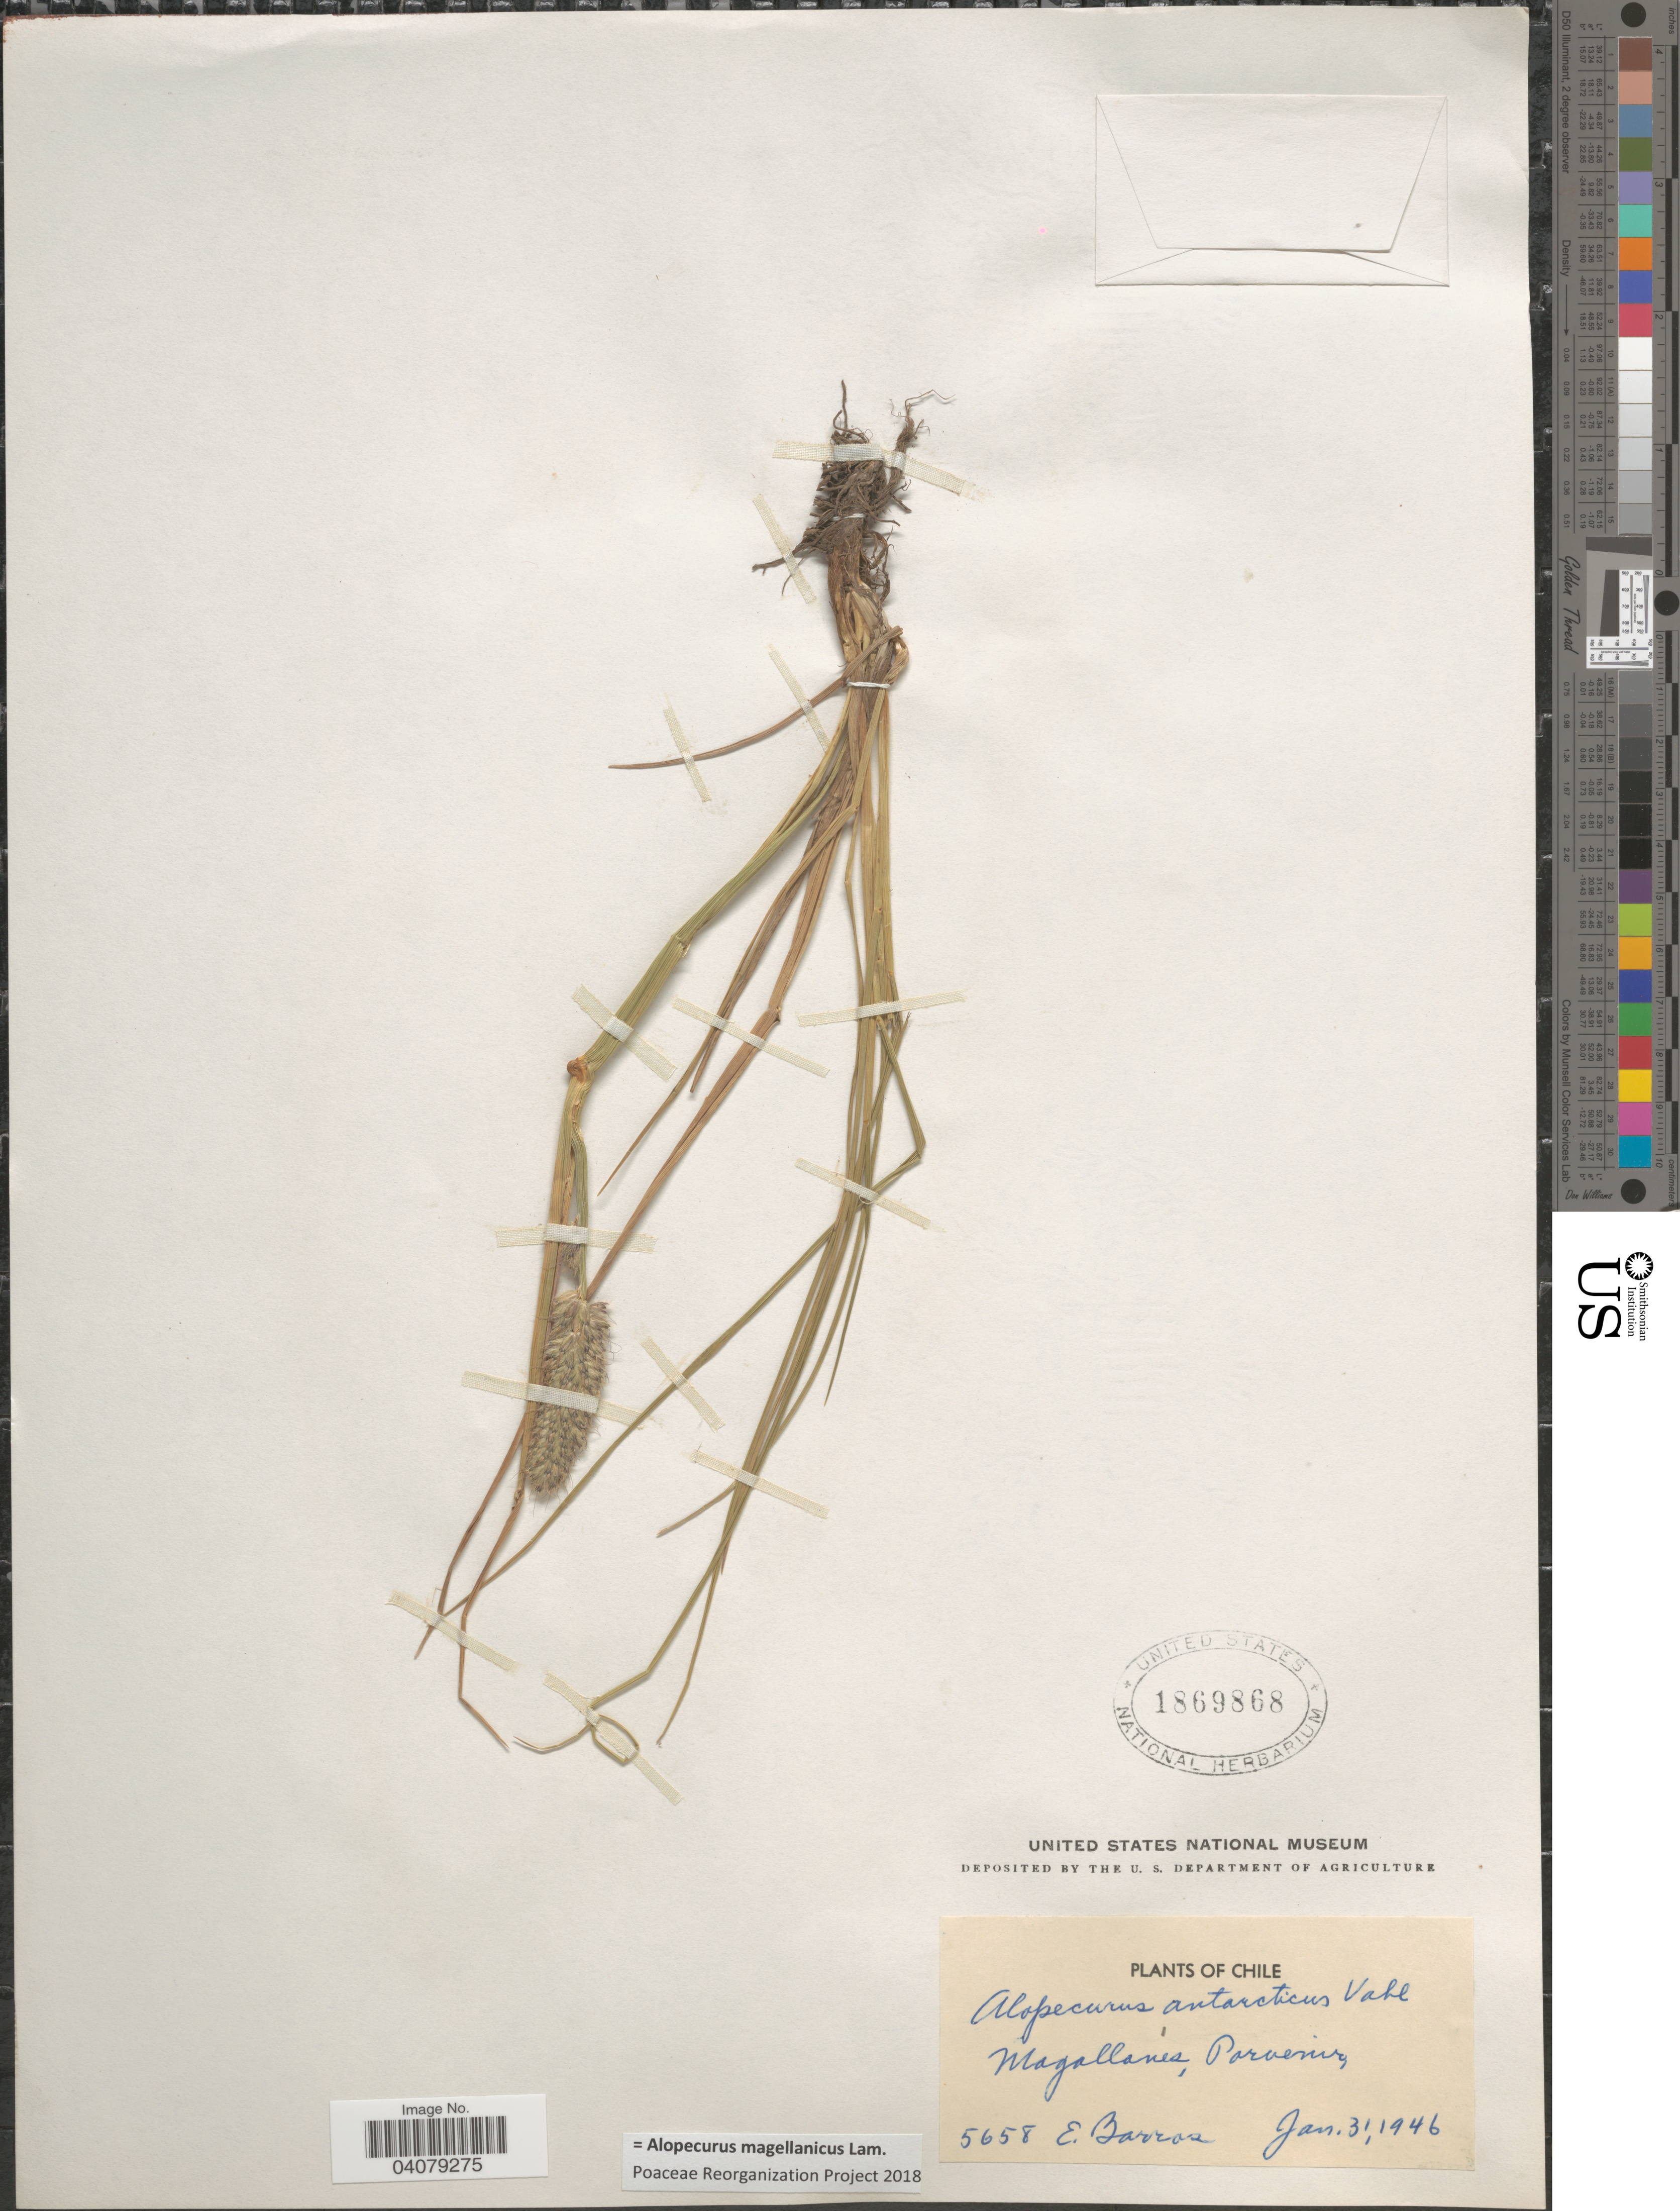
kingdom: Plantae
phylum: Tracheophyta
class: Liliopsida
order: Poales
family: Poaceae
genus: Alopecurus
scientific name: Alopecurus magellanicus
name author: Lam.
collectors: E. Barros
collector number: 5658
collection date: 1946-01-31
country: Chile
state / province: Magallanes y de la Antártica Chilena (XII)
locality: Magallanes, Porvenir.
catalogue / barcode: US 1869868